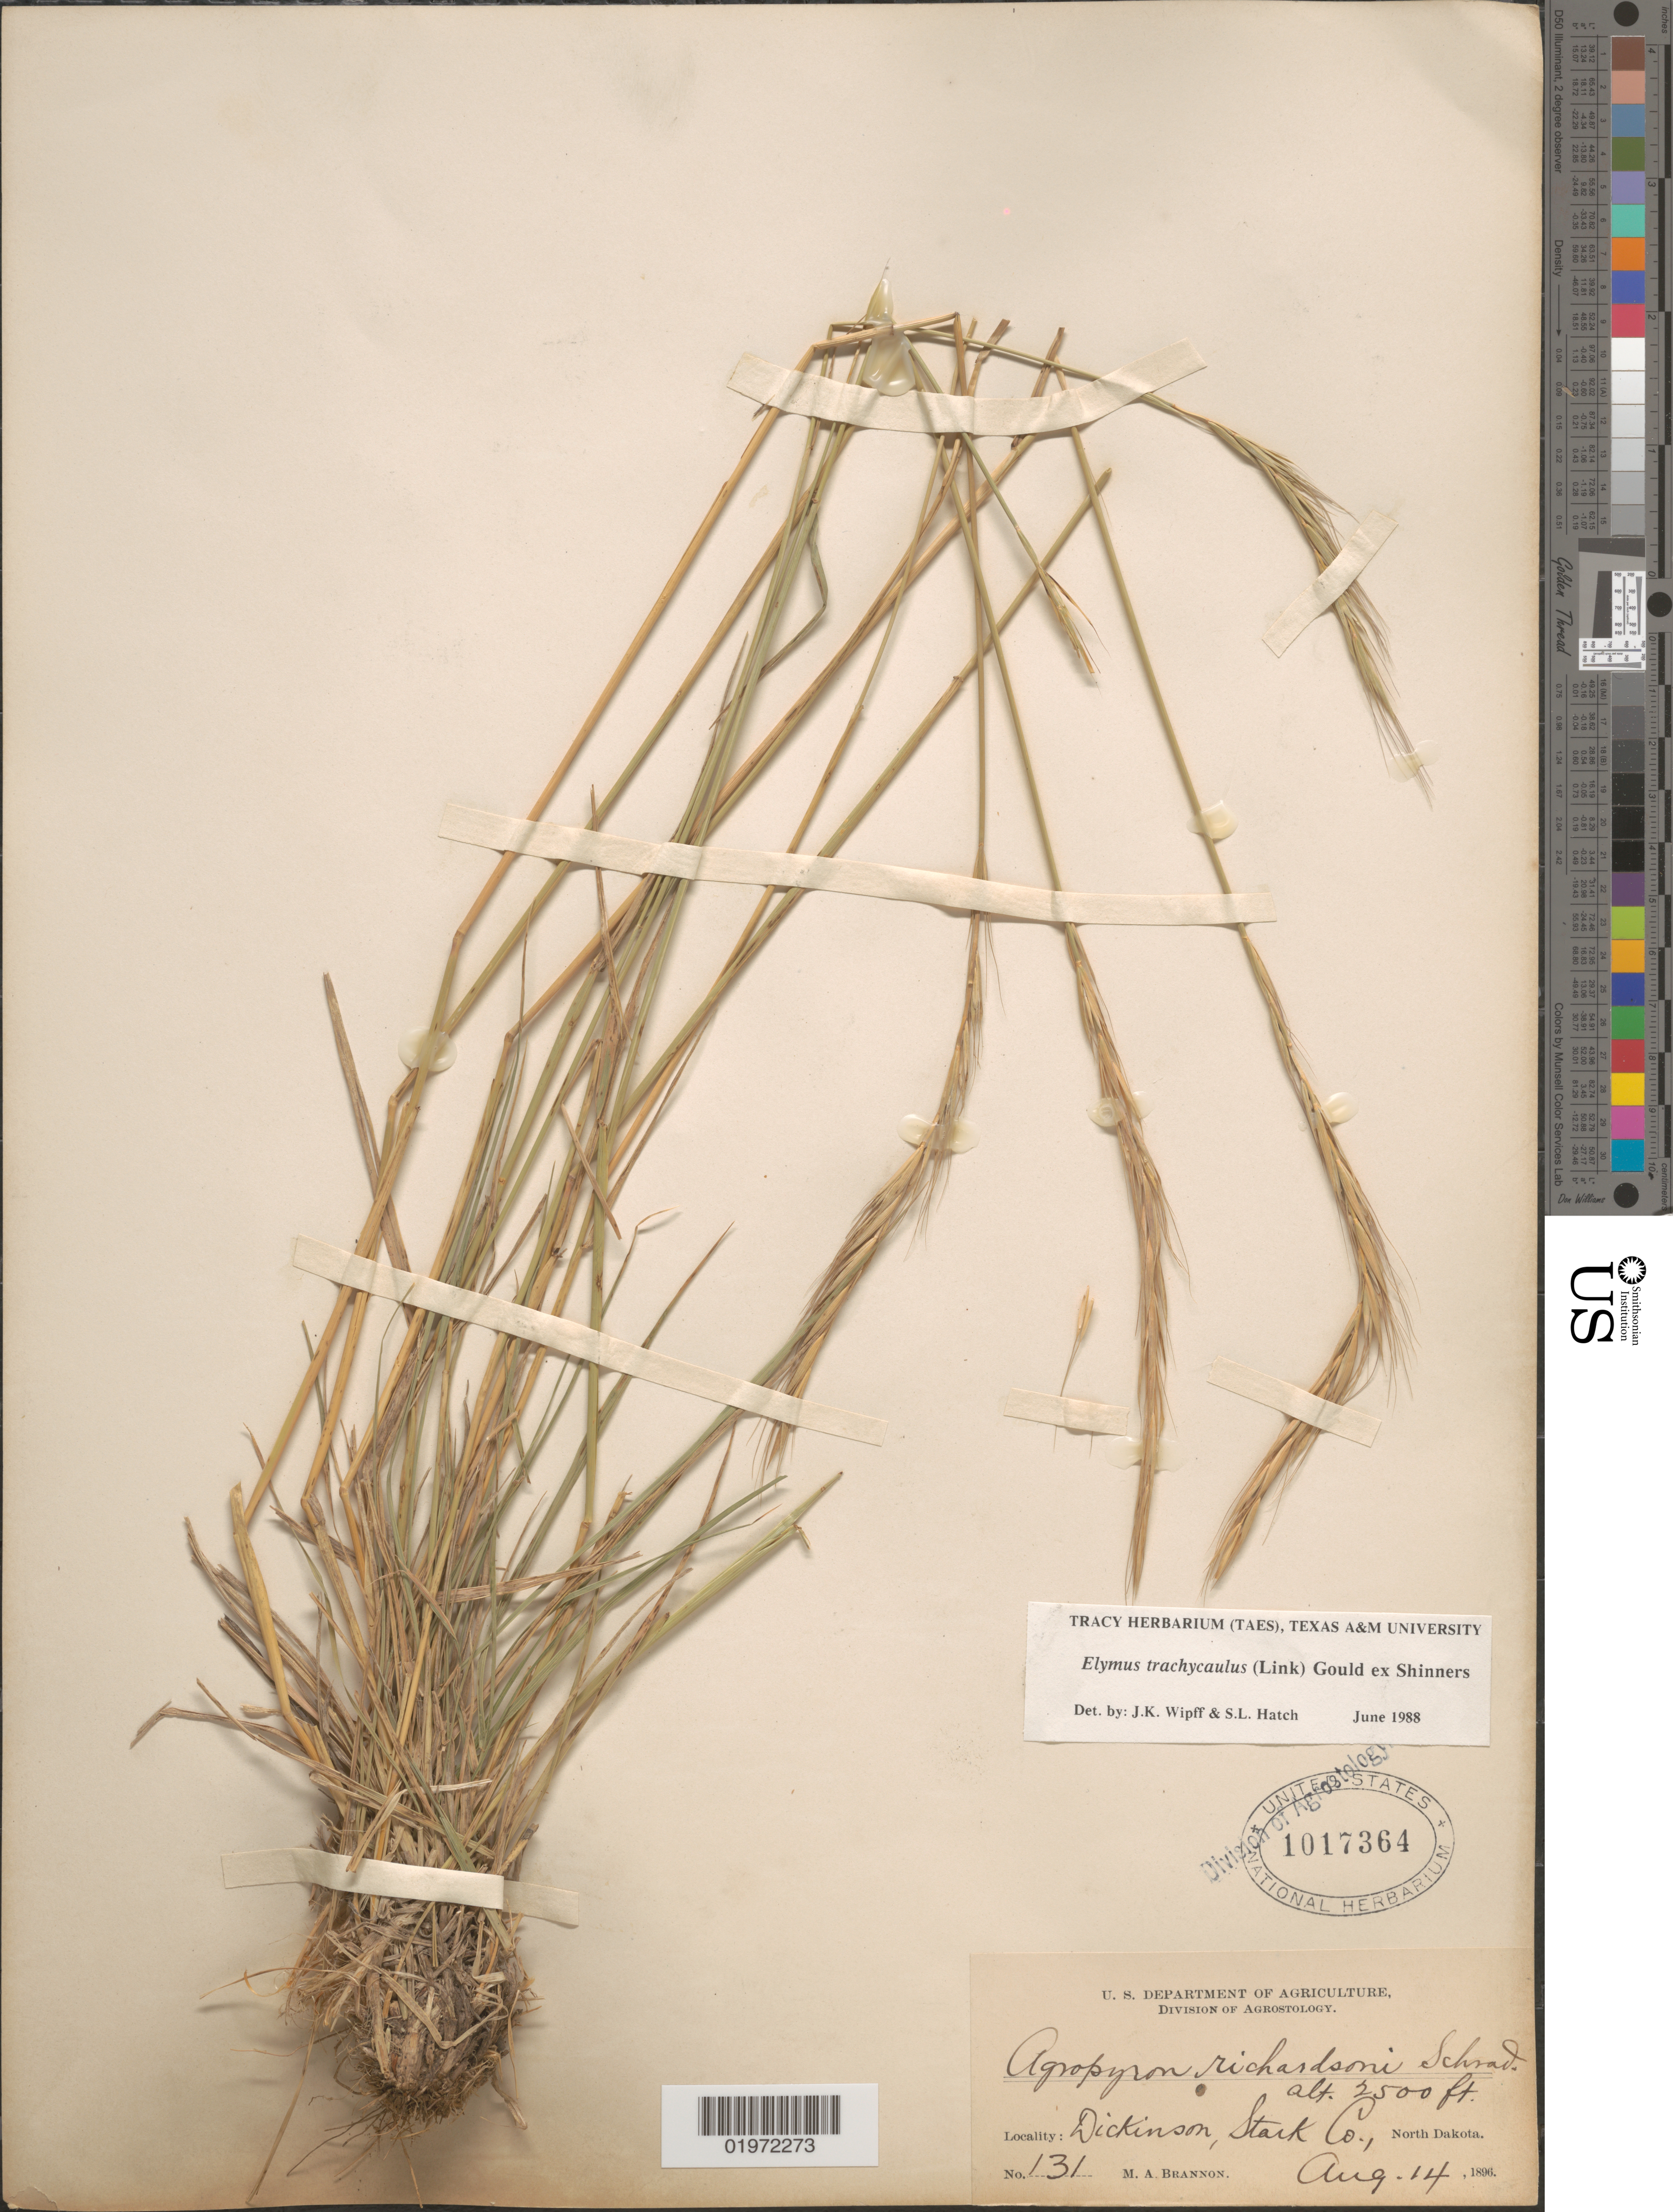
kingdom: Plantae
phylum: Tracheophyta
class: Liliopsida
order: Poales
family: Poaceae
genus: Elymus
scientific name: Elymus trachycaulus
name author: (Link) Gould ex Shinners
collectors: M. Brannon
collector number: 131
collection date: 1896-08-14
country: United States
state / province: North Dakota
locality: Dickinson, Stark Co.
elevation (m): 762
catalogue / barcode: US 1017364